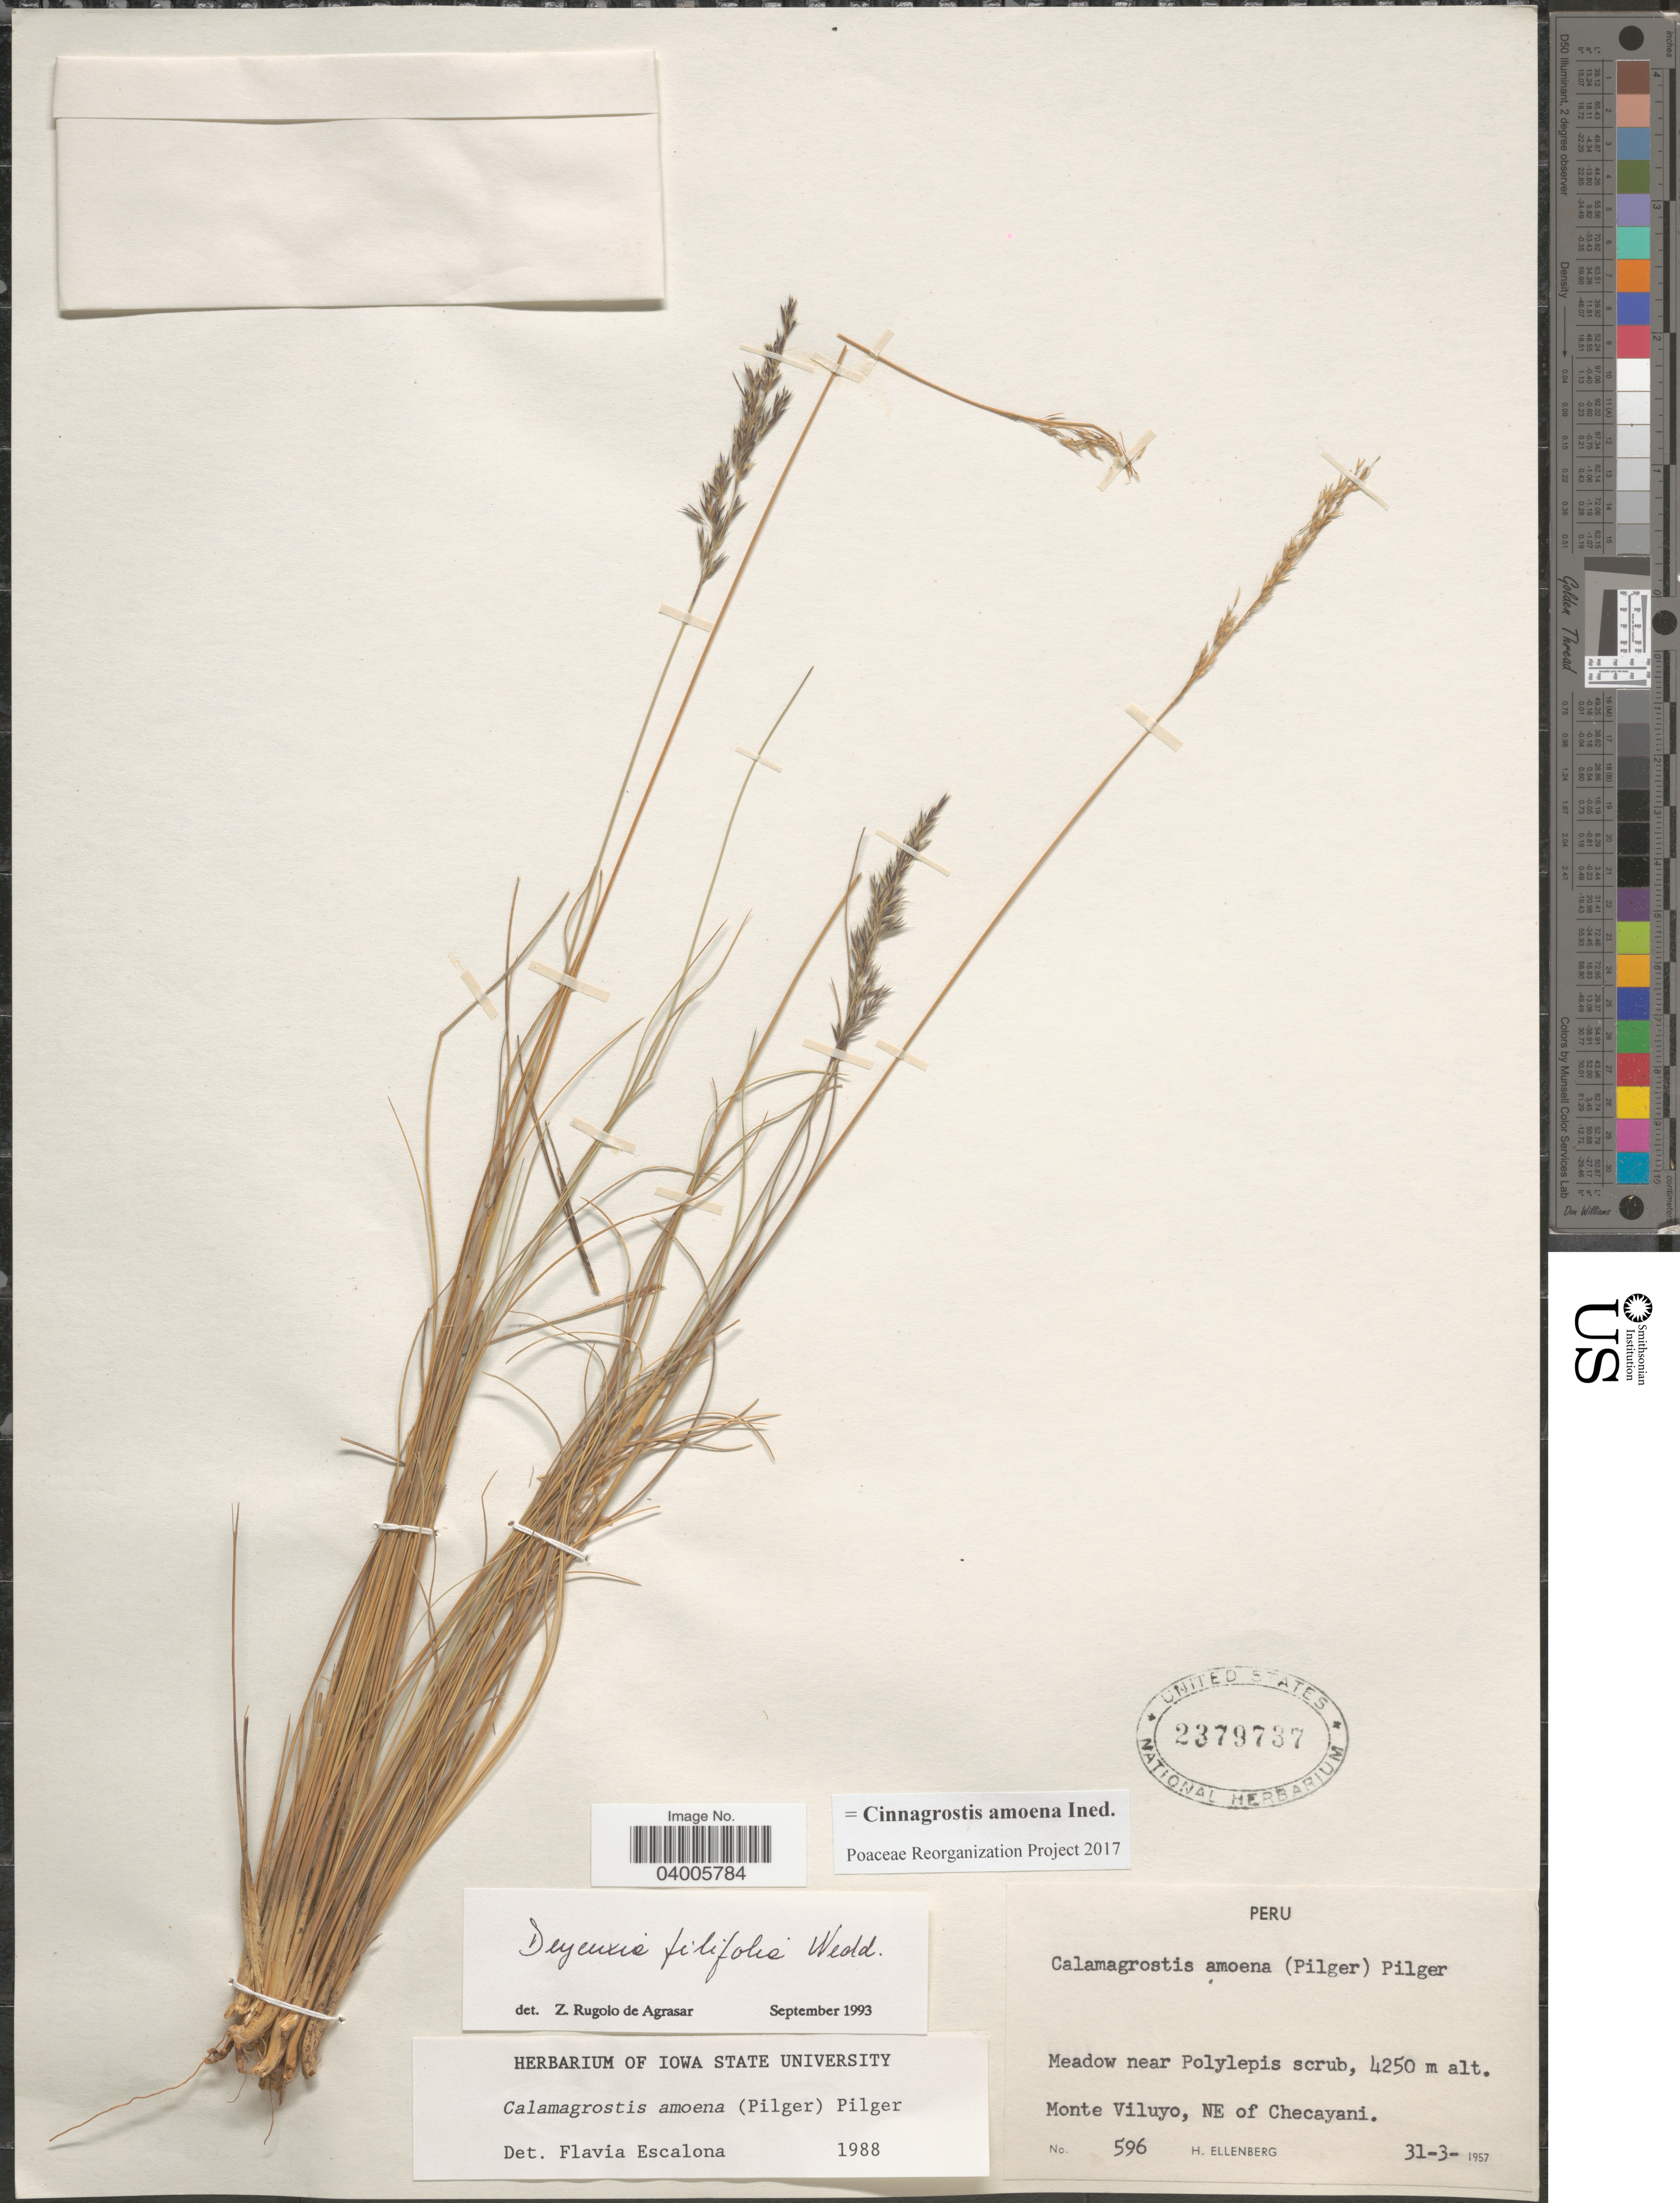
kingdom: Plantae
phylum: Tracheophyta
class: Liliopsida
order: Poales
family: Poaceae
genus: Cinnagrostis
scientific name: Cinnagrostis filifolia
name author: (Wedd.) P.M. Peterson et al.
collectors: H. Ellenberg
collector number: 596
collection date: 1957-03-31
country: Peru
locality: Monte Viluyo, NE of Checayani.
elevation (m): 4250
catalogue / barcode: US 2379737